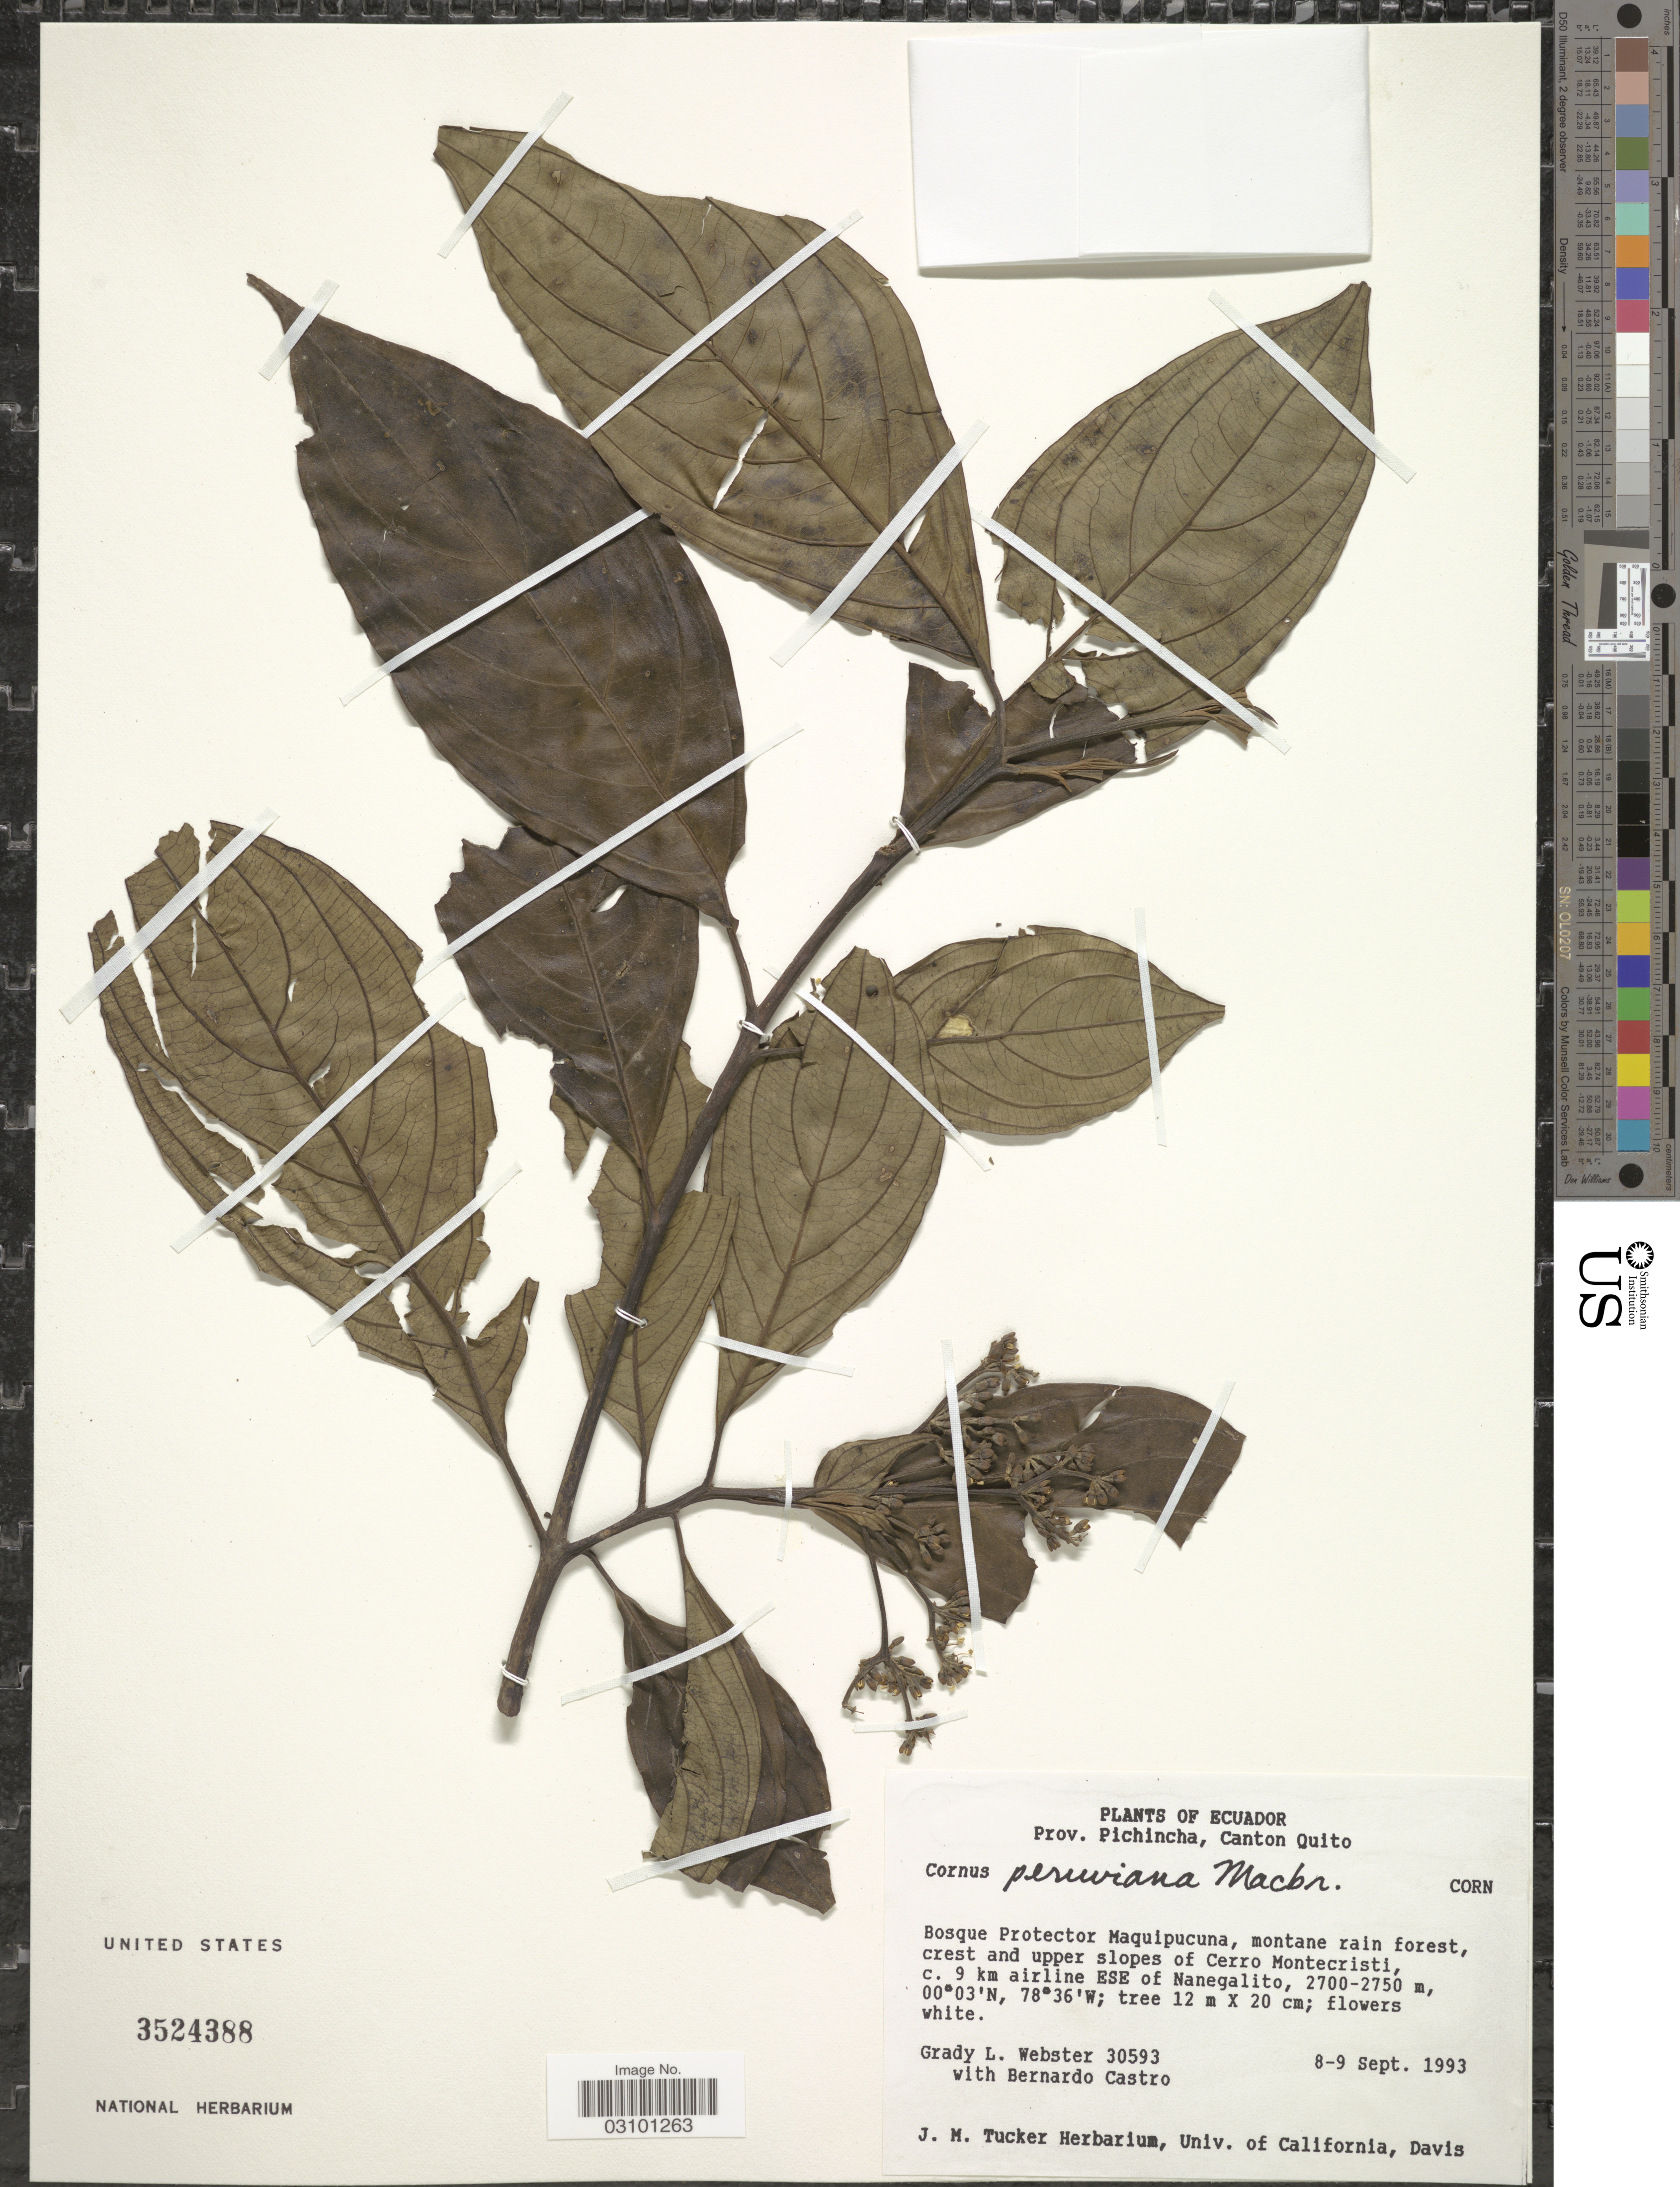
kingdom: Plantae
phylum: Tracheophyta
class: Magnoliopsida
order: Cornales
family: Cornaceae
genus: Cornus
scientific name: Cornus peruviana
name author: J.F. Macbr.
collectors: G. L. Webster & B. Castro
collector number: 30593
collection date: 1993-09-08/1993-09-09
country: Ecuador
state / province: Pichincha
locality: Canton Quito. Bosque Protector Maquipucuna, montane rain forest, crest and upper slopes of Cerro Montecristi, c. 9 km airline ESE of Nanegalito.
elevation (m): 2700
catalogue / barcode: US 3524388